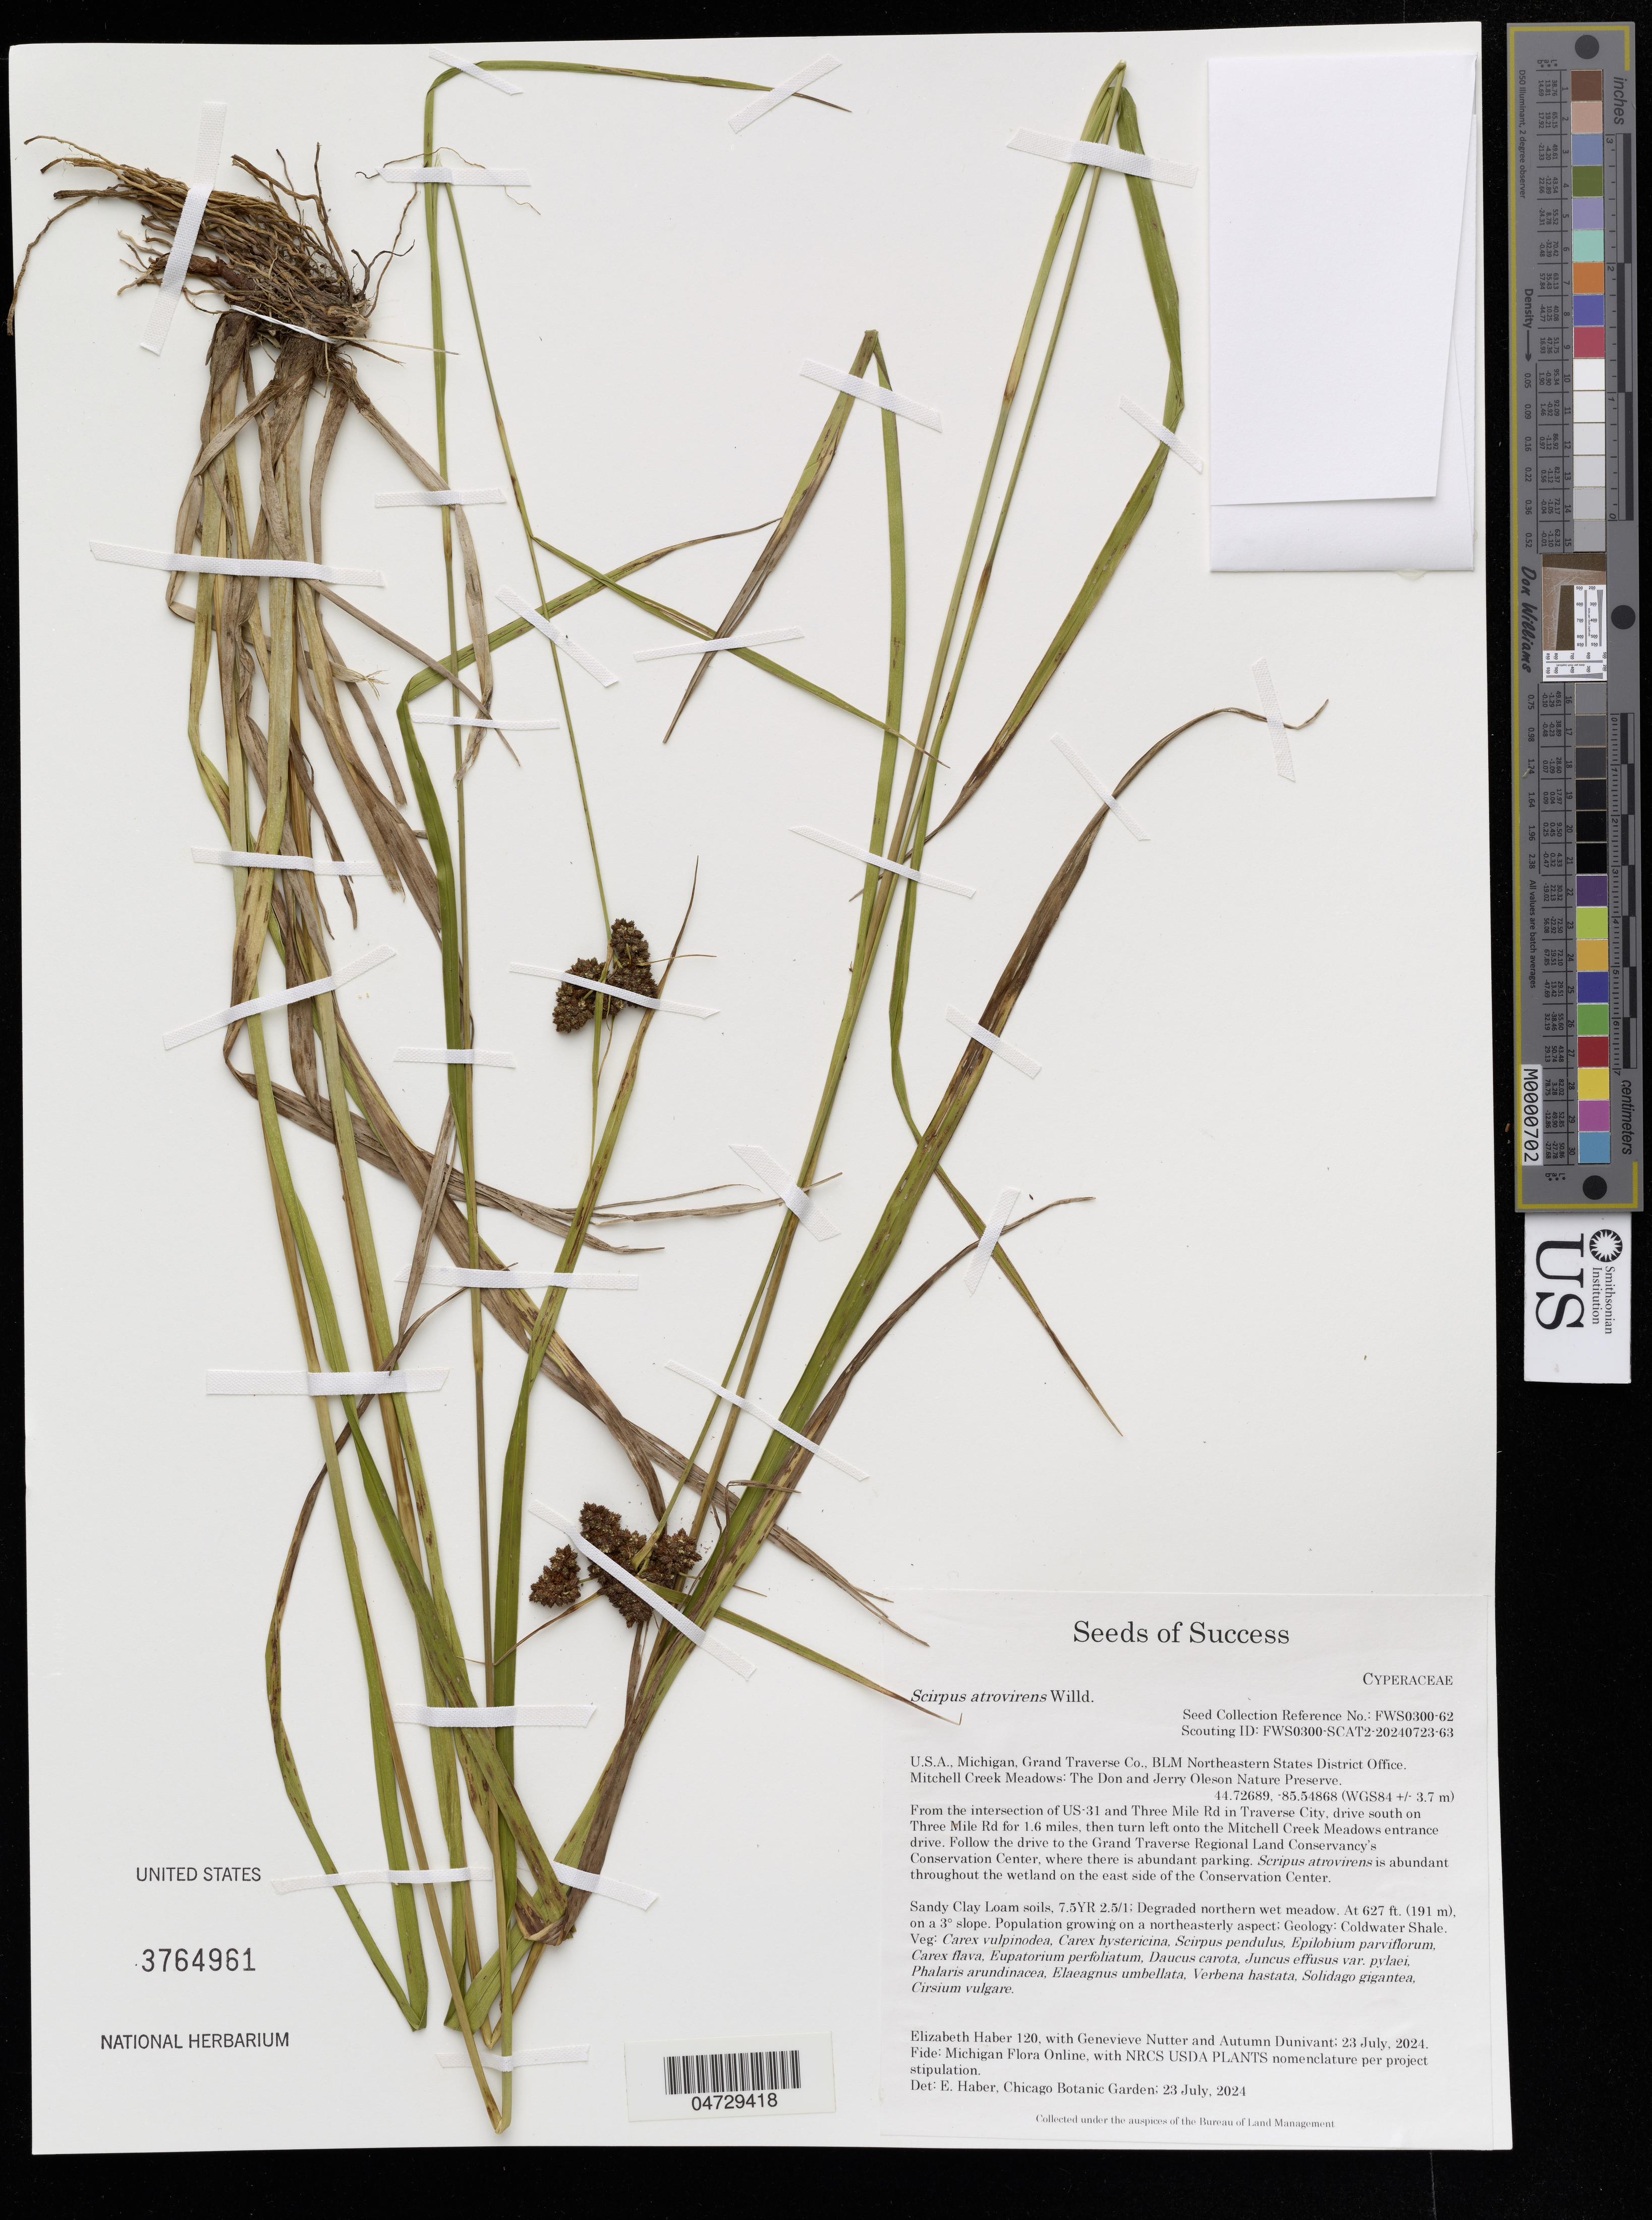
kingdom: Plantae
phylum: Tracheophyta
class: Liliopsida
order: Poales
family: Cyperaceae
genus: Scirpus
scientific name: Scirpus atrovirens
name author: Willd.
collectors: E. Haber, G. Nutter & A. Dunivant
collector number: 120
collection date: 2024-07-23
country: United States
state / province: Michigan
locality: Grand Traverse Co., BLM Northeastern States District Office. Mitchell Creek Meadows: The Don and Jerry Oleson Nature Preserve.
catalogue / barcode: US 3764961